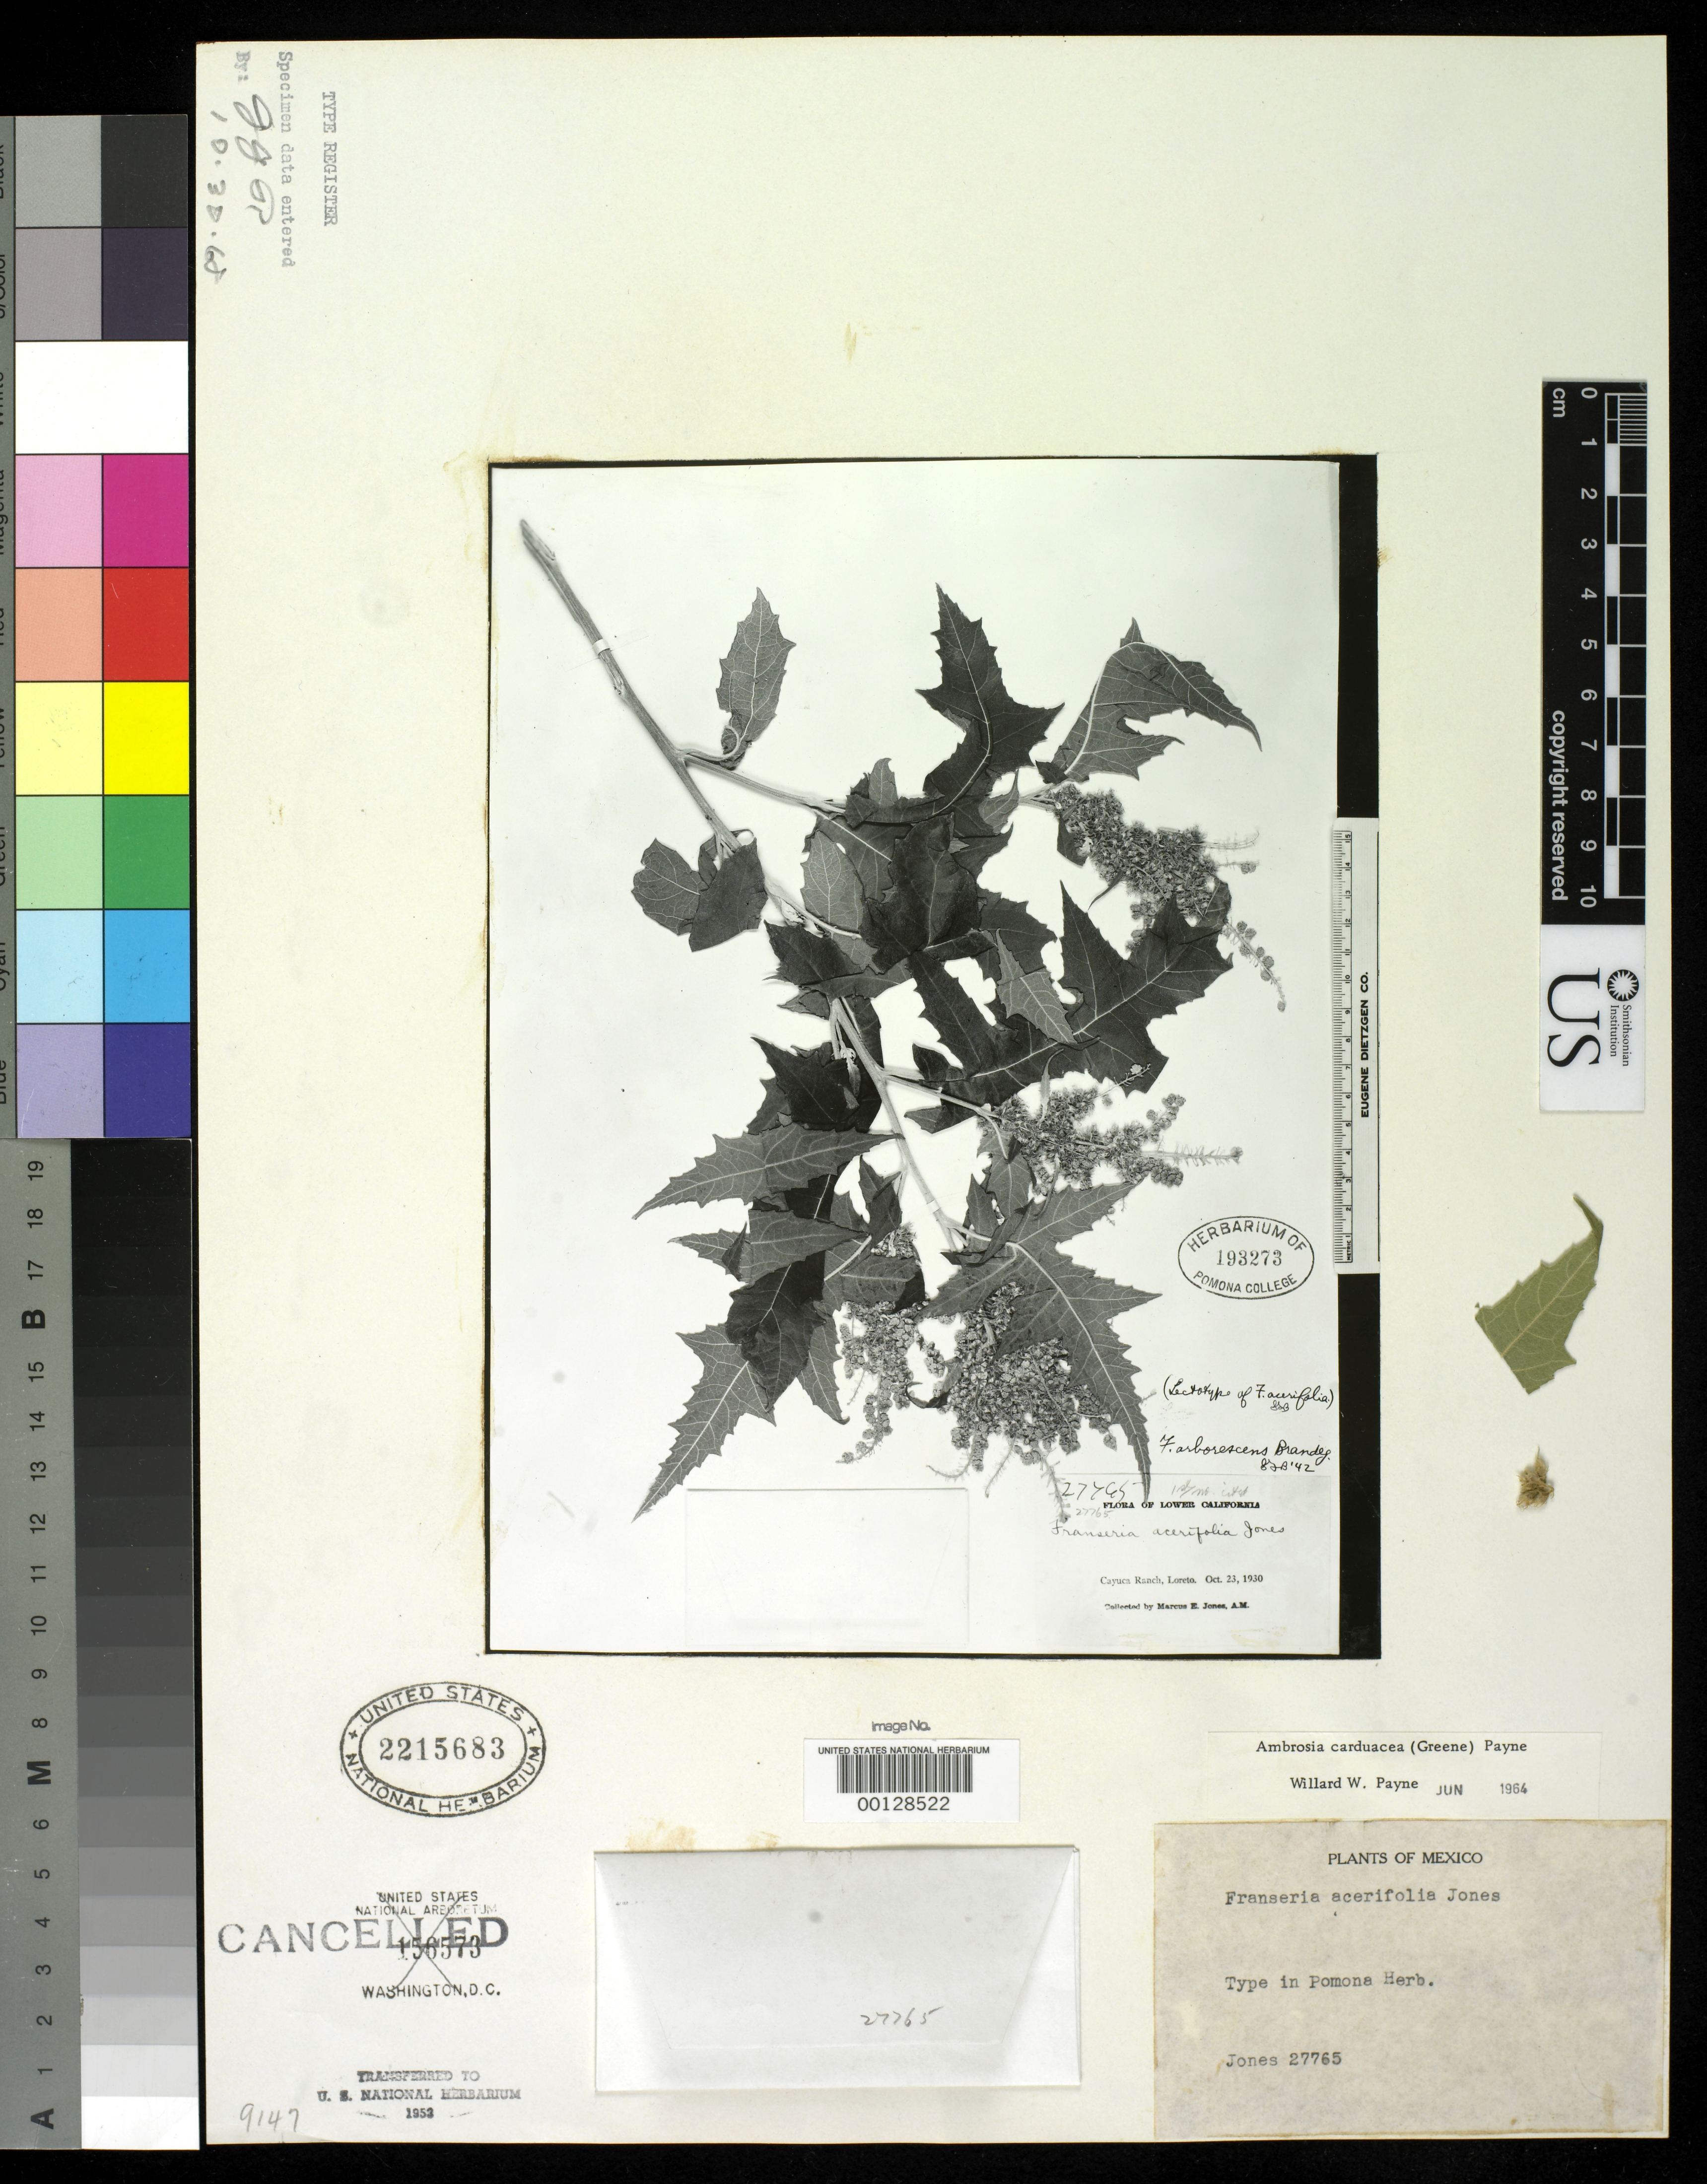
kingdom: Plantae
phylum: Tracheophyta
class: Magnoliopsida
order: Asterales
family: Asteraceae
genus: Franseria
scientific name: Franseria acerifolia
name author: M.E. Jones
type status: Type Material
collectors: M. E. Jones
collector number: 27765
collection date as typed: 23 Oct 1930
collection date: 1930-10-23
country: Mexico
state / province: Baja California Sur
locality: Loreto, Cayuca Ranch.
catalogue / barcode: US 2215683